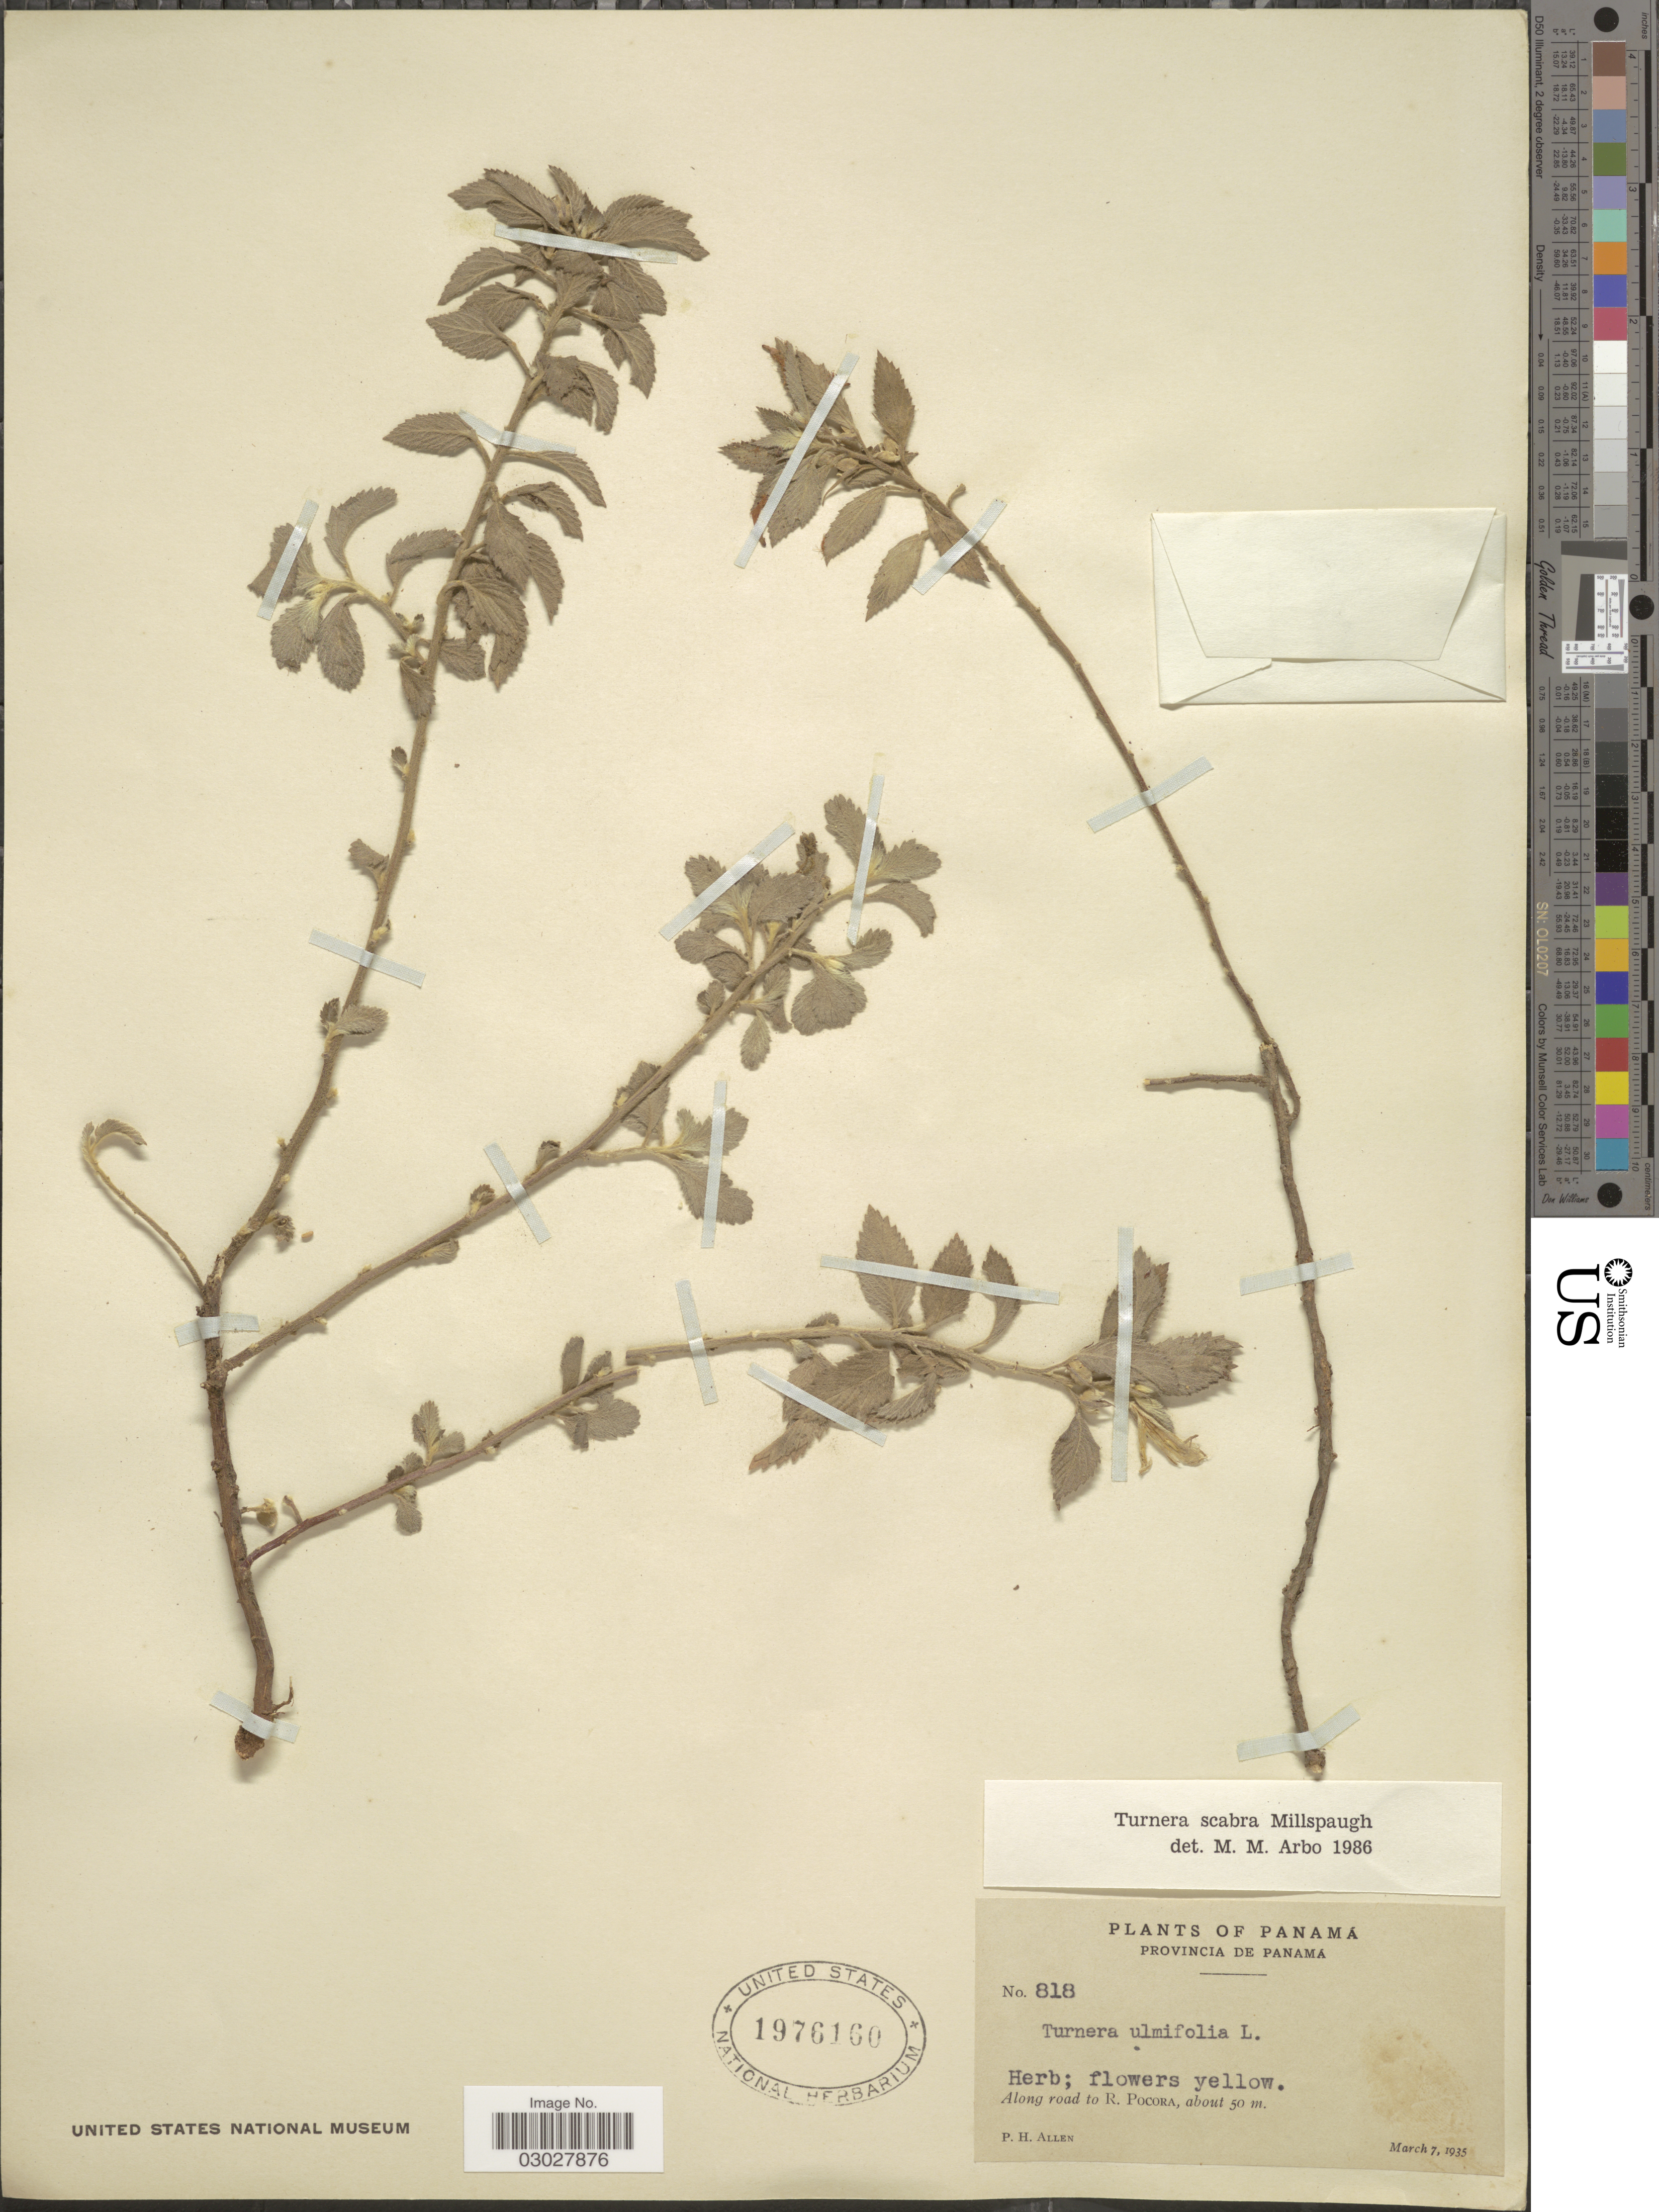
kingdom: Plantae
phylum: Tracheophyta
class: Magnoliopsida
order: Malpighiales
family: Turneraceae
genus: Turnera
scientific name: Turnera scabra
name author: Millsp.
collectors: P. H. Allen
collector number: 818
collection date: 1935-03-07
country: Panama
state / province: Panamá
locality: Along road to R. Pocora.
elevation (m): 50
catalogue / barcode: US 1976160